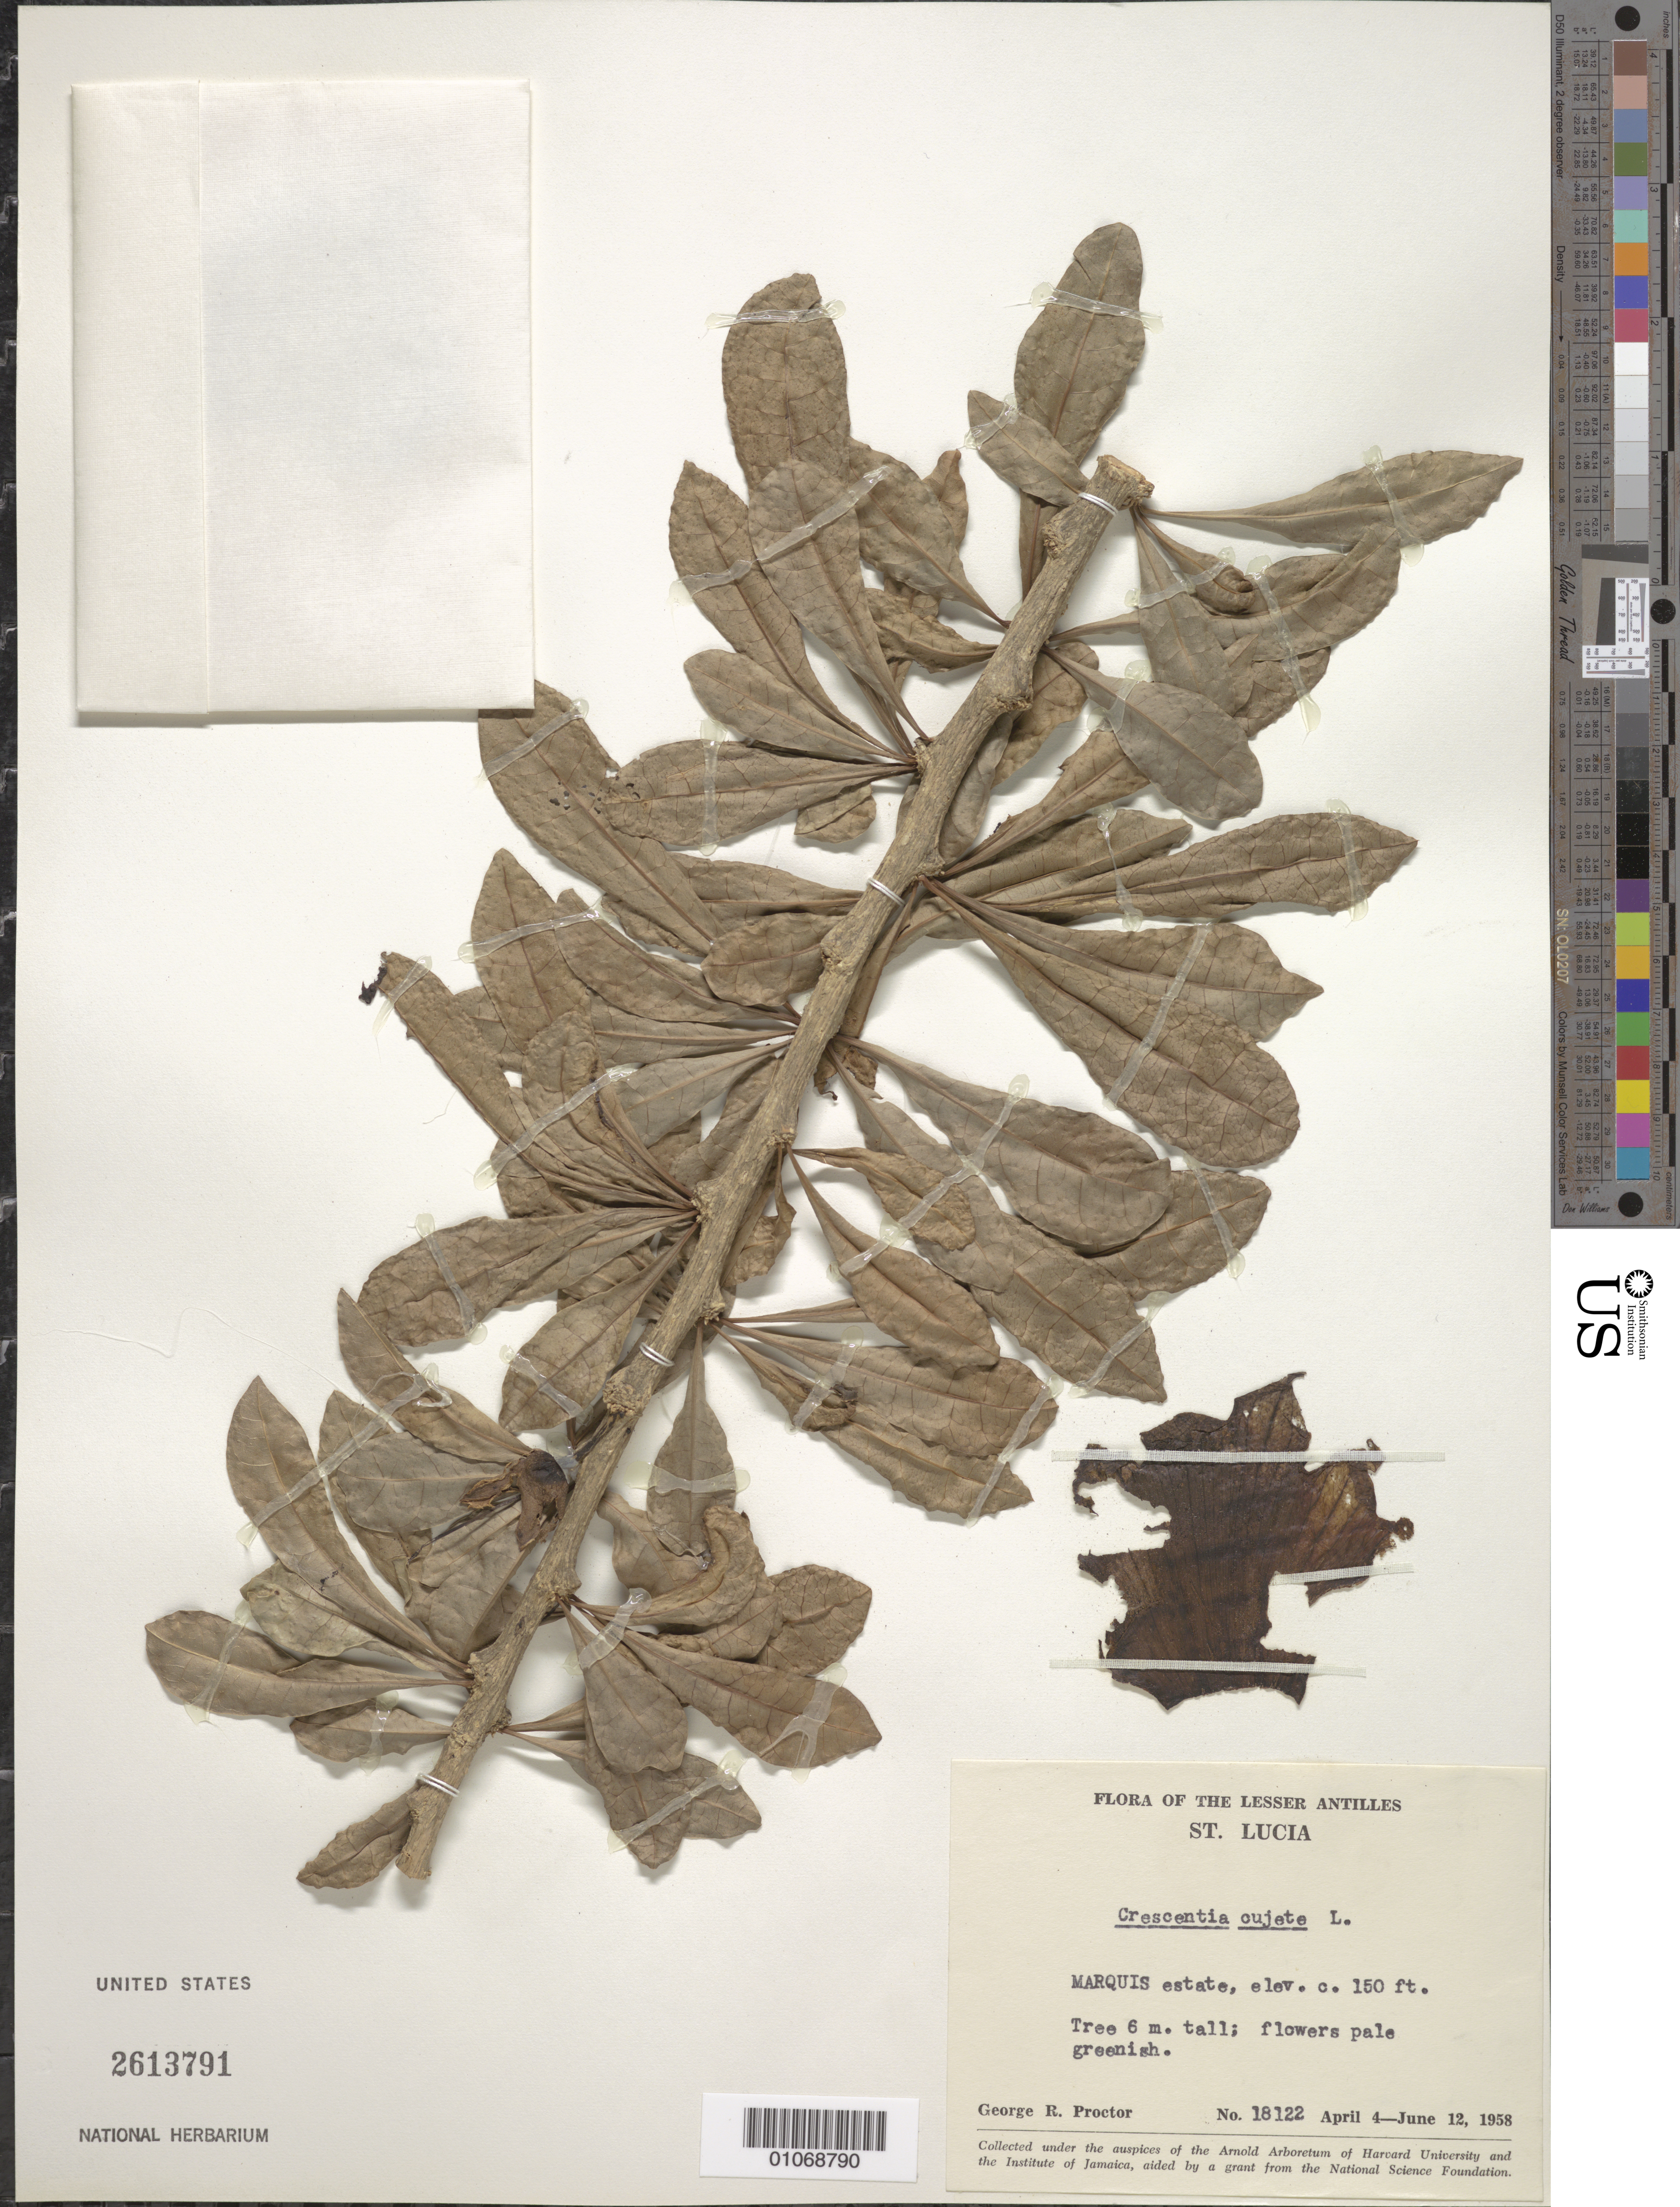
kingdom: Plantae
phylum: Tracheophyta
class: Magnoliopsida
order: Lamiales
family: Bignoniaceae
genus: Crescentia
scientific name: Crescentia cujete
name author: L.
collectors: G. R. Proctor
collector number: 18122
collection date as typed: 04 Apr 1958 to 12 Jun 1958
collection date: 1958-04-04/1958-06-12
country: St. Lucia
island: St. Lucia I.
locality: Marquis estate.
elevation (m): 46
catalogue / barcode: US 2613791